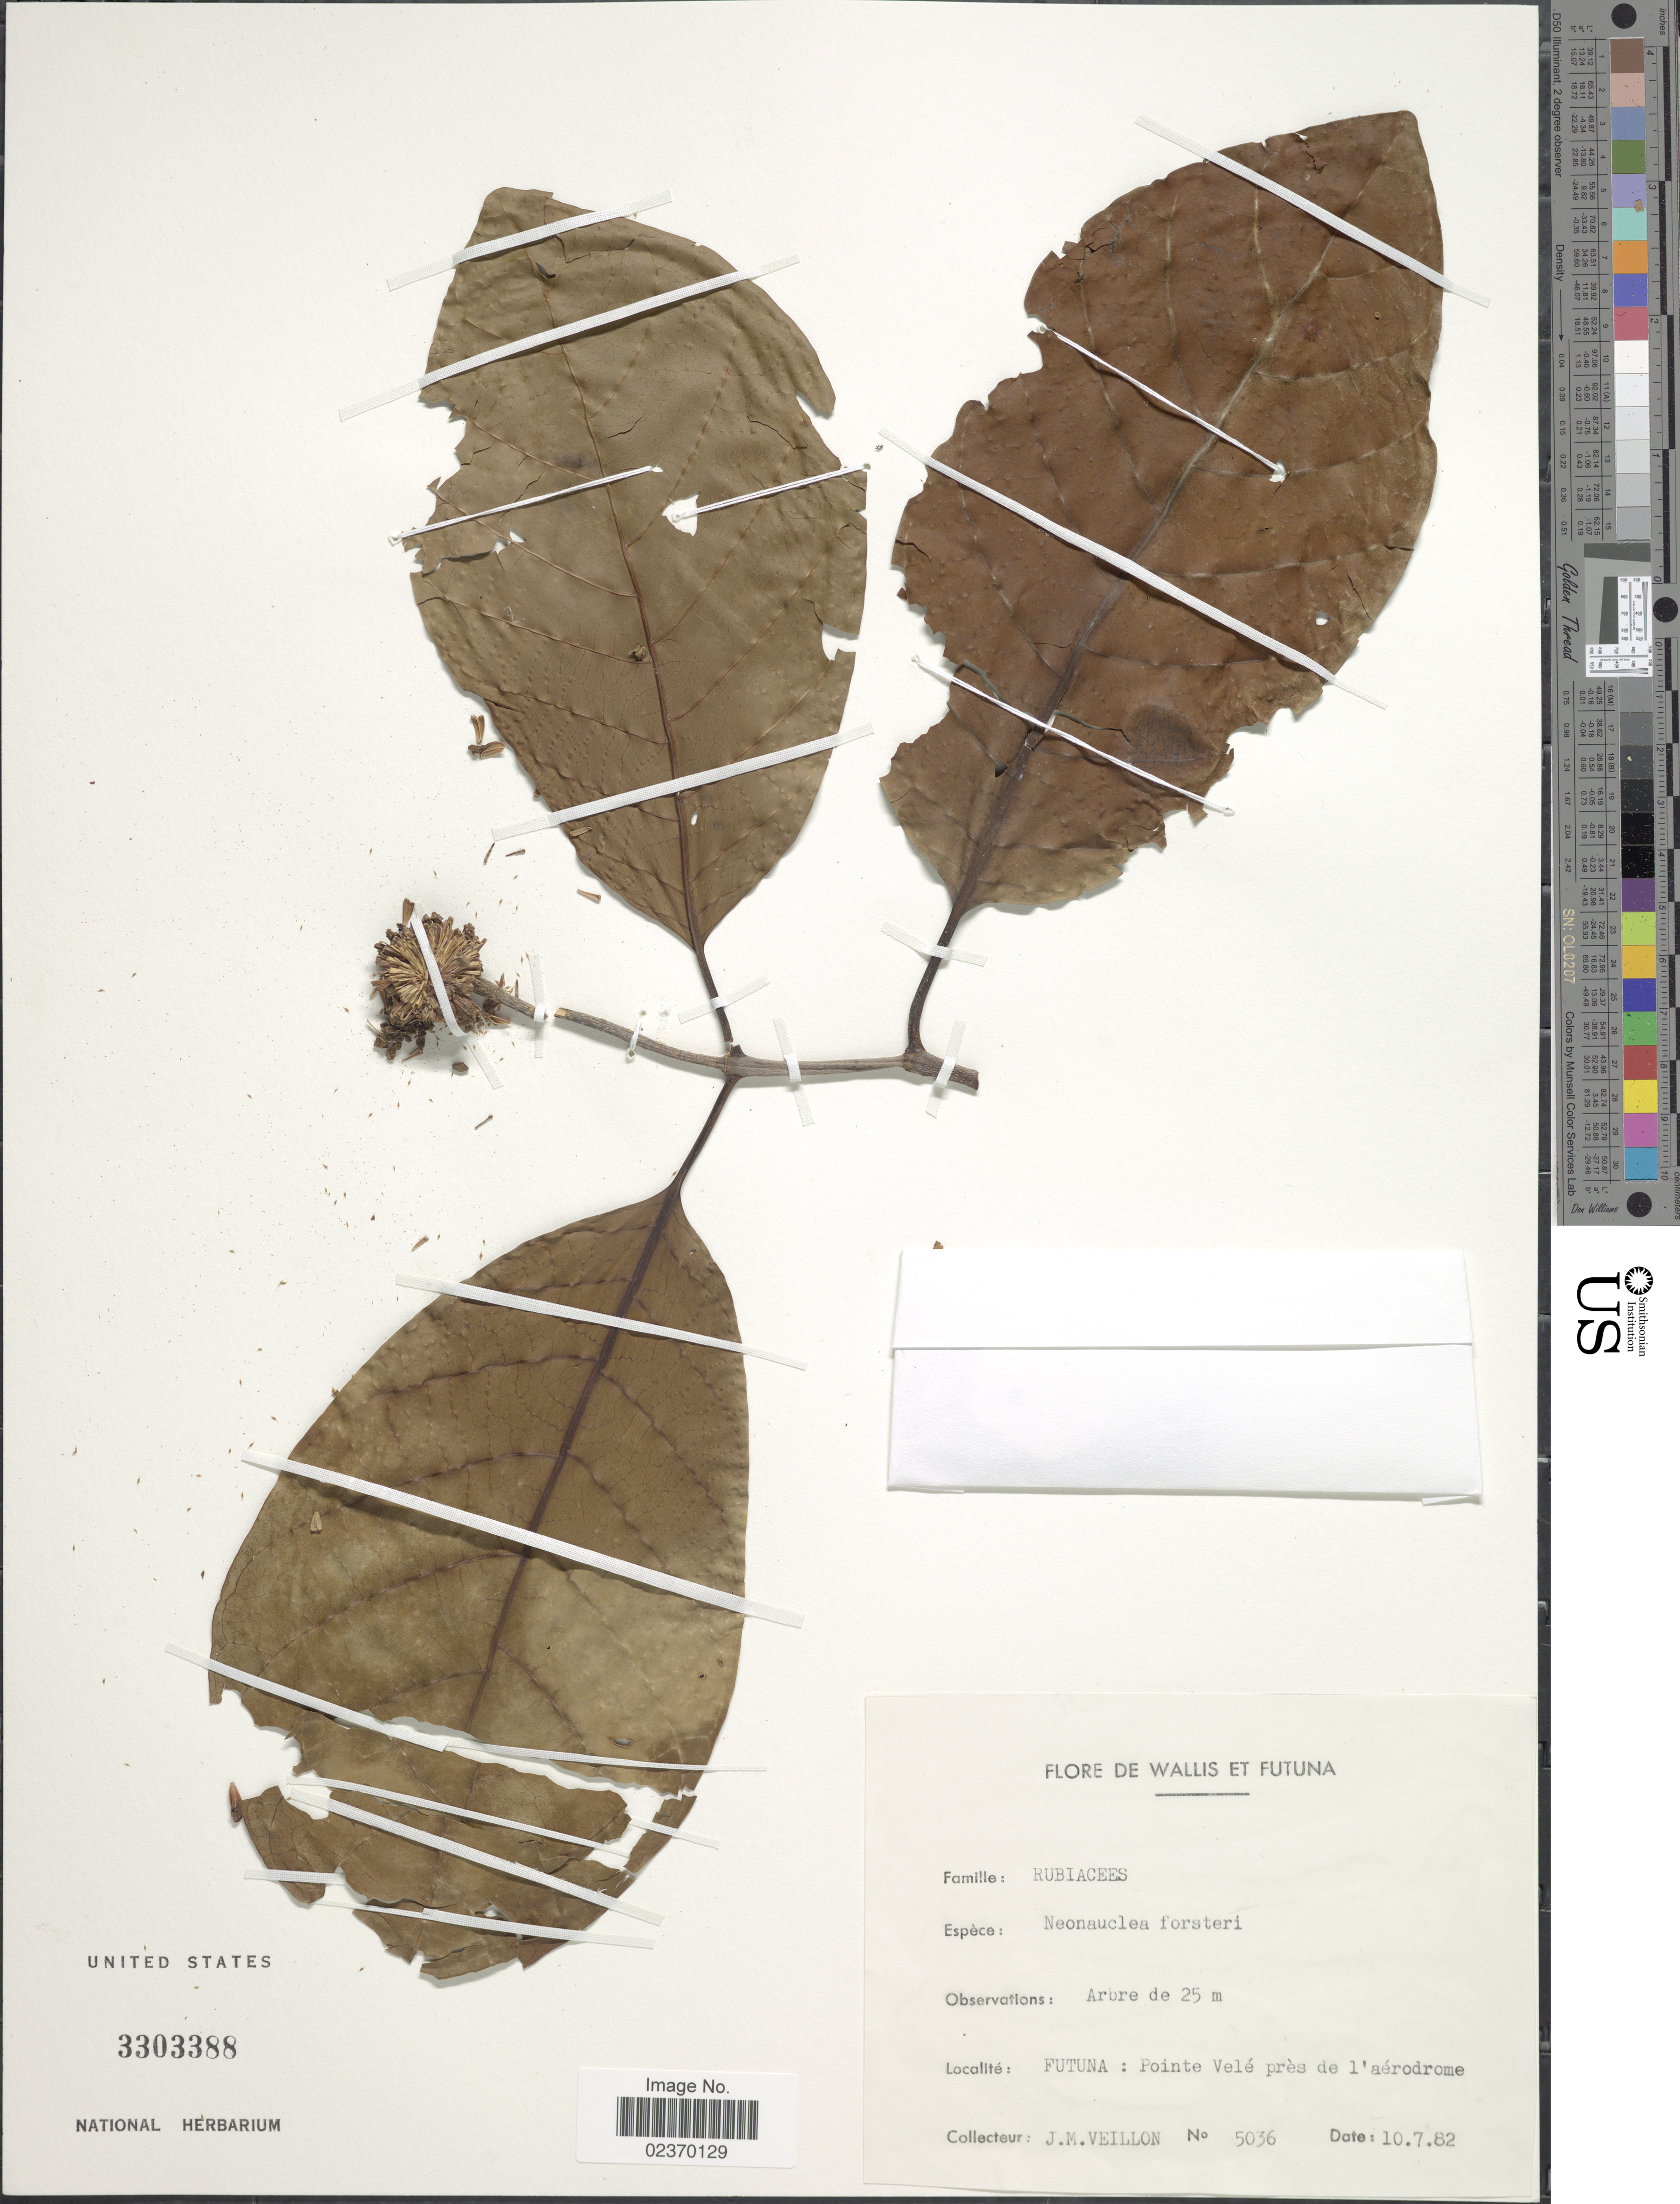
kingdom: Plantae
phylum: Tracheophyta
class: Magnoliopsida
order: Gentianales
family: Rubiaceae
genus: Neonauclea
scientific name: Neonauclea forsteri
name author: (Seem.) Merr.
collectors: J. Veillon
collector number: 5036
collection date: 1982-07-10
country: Wallis and Futuna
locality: Futuna: Pointe Velé près de l'aérodrome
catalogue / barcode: US 3303388